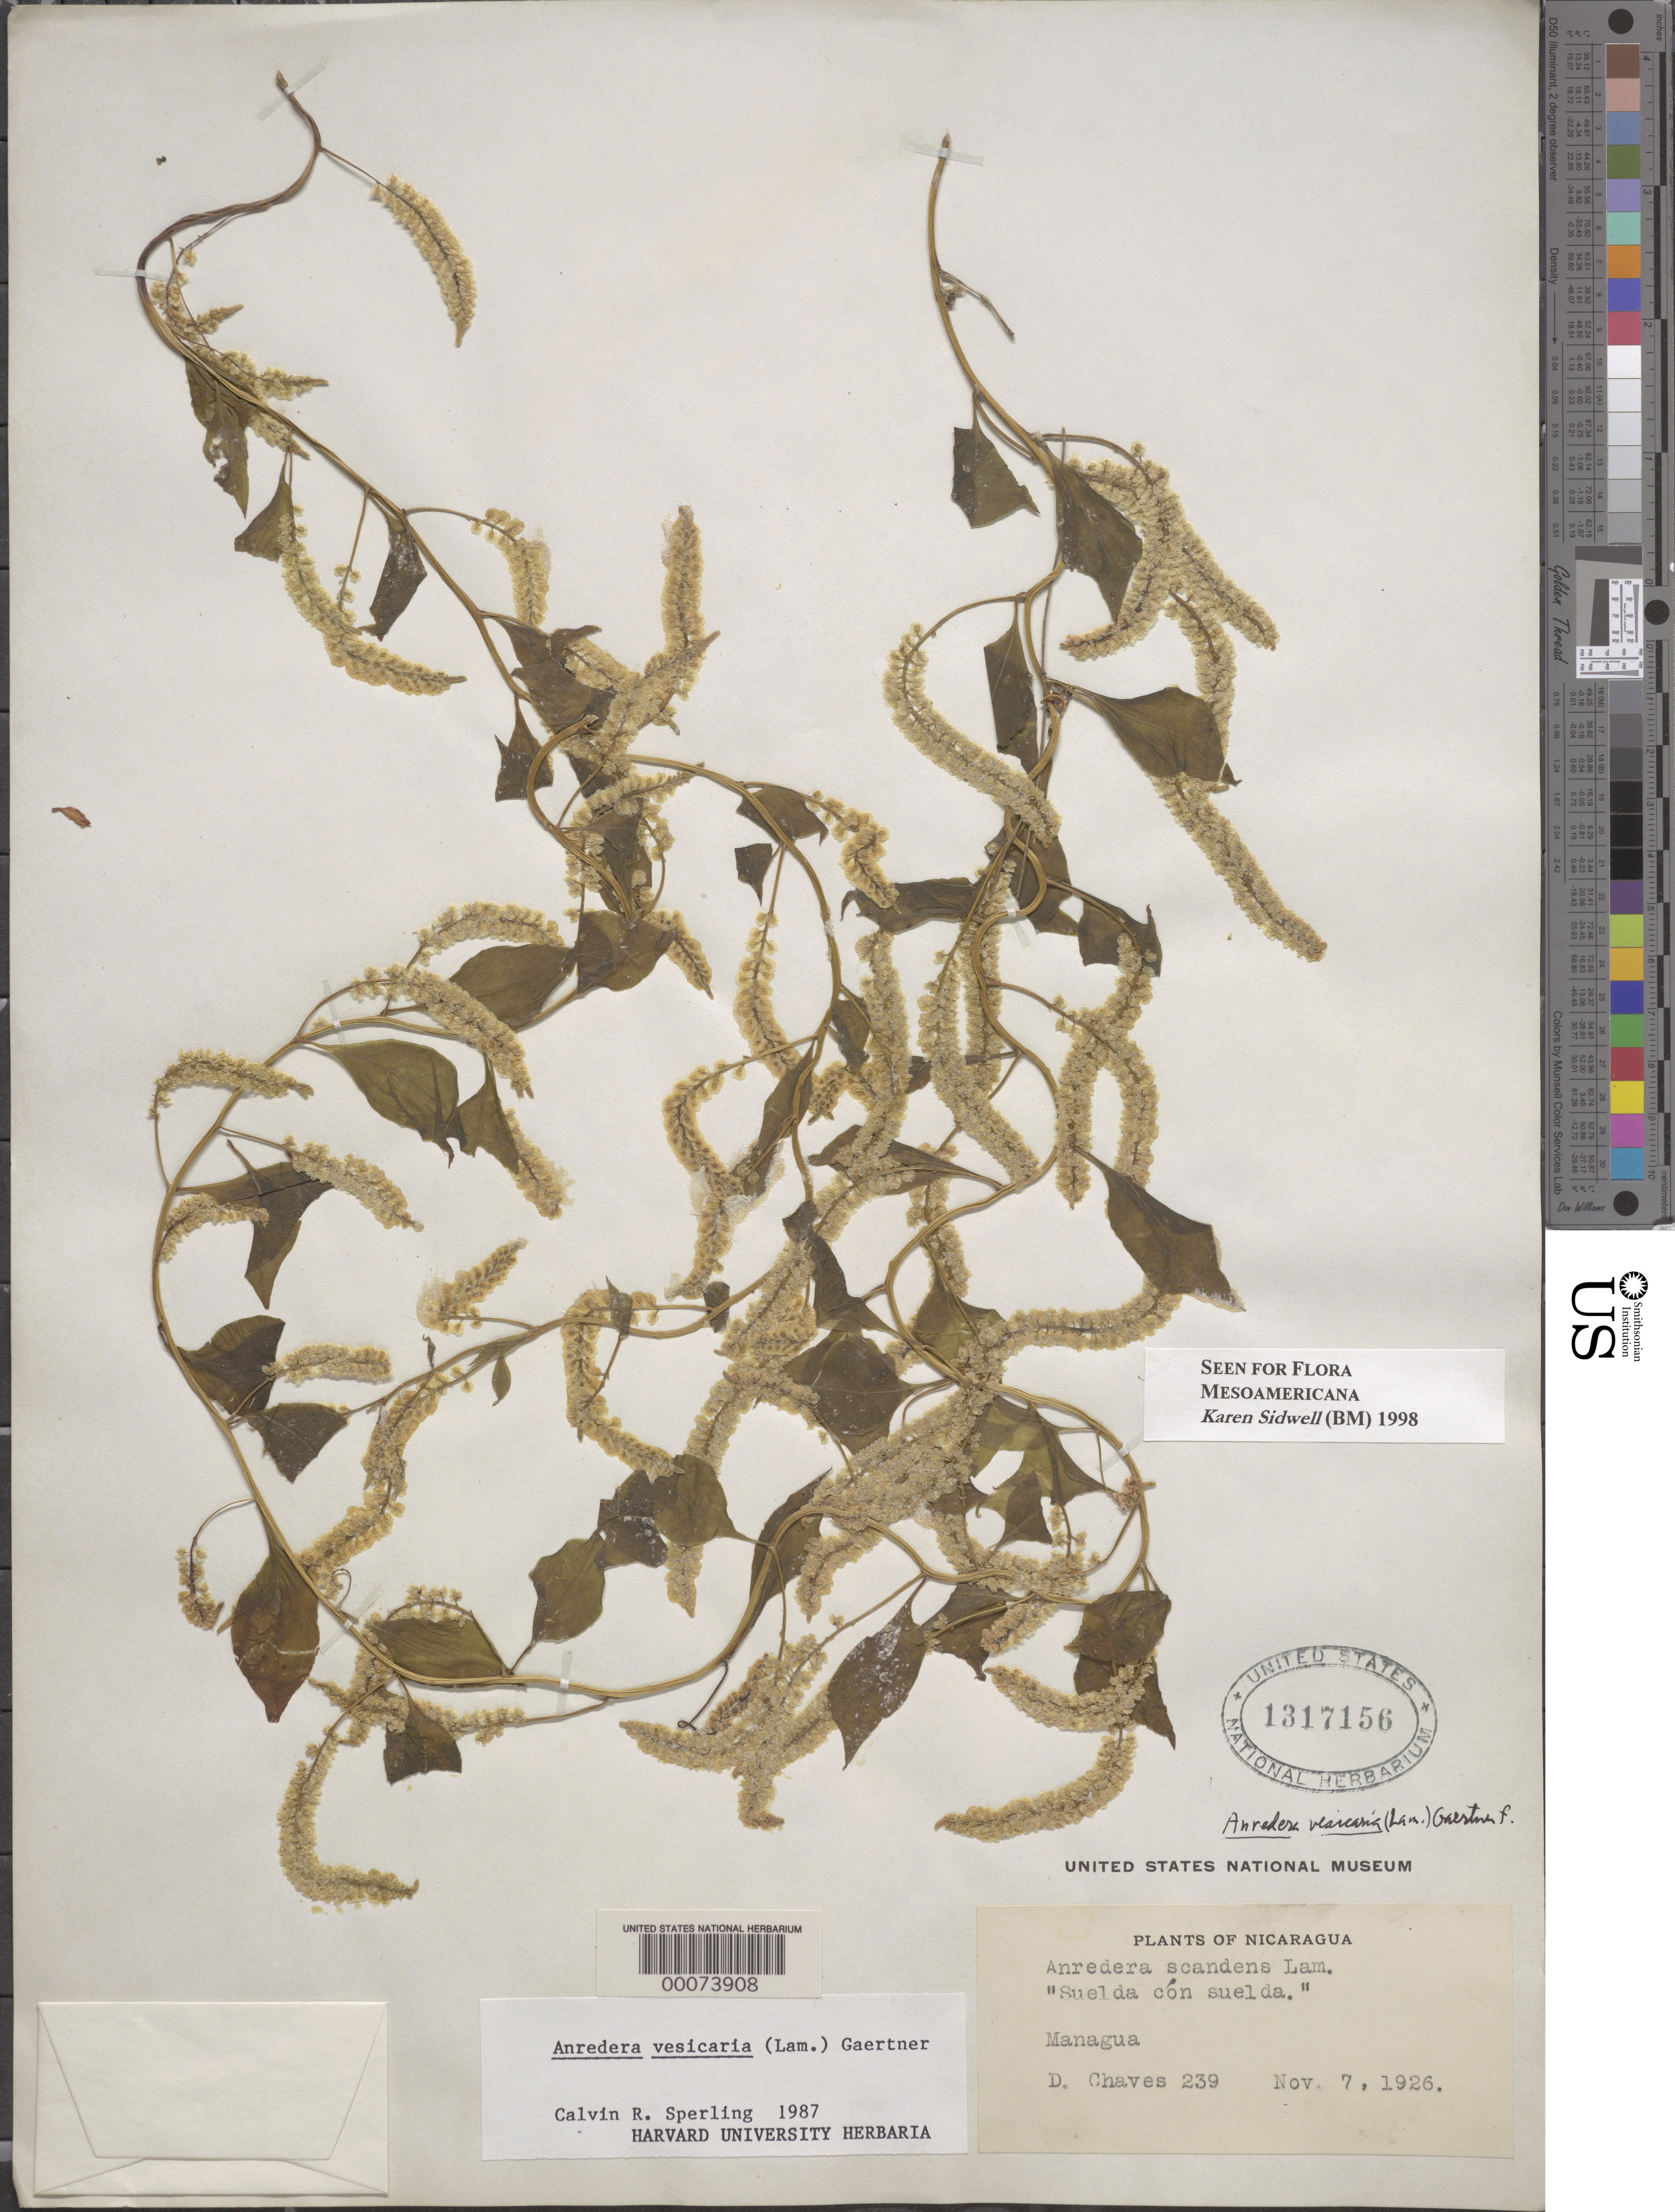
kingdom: Plantae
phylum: Tracheophyta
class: Magnoliopsida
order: Caryophyllales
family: Basellaceae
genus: Anredera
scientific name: Anredera vesicaria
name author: (Lam.) C.F. Gaertn.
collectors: D. Chaves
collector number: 239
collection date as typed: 07 Nov 1926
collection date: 1926-11-07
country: Nicaragua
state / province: Managua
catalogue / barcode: US 1317156